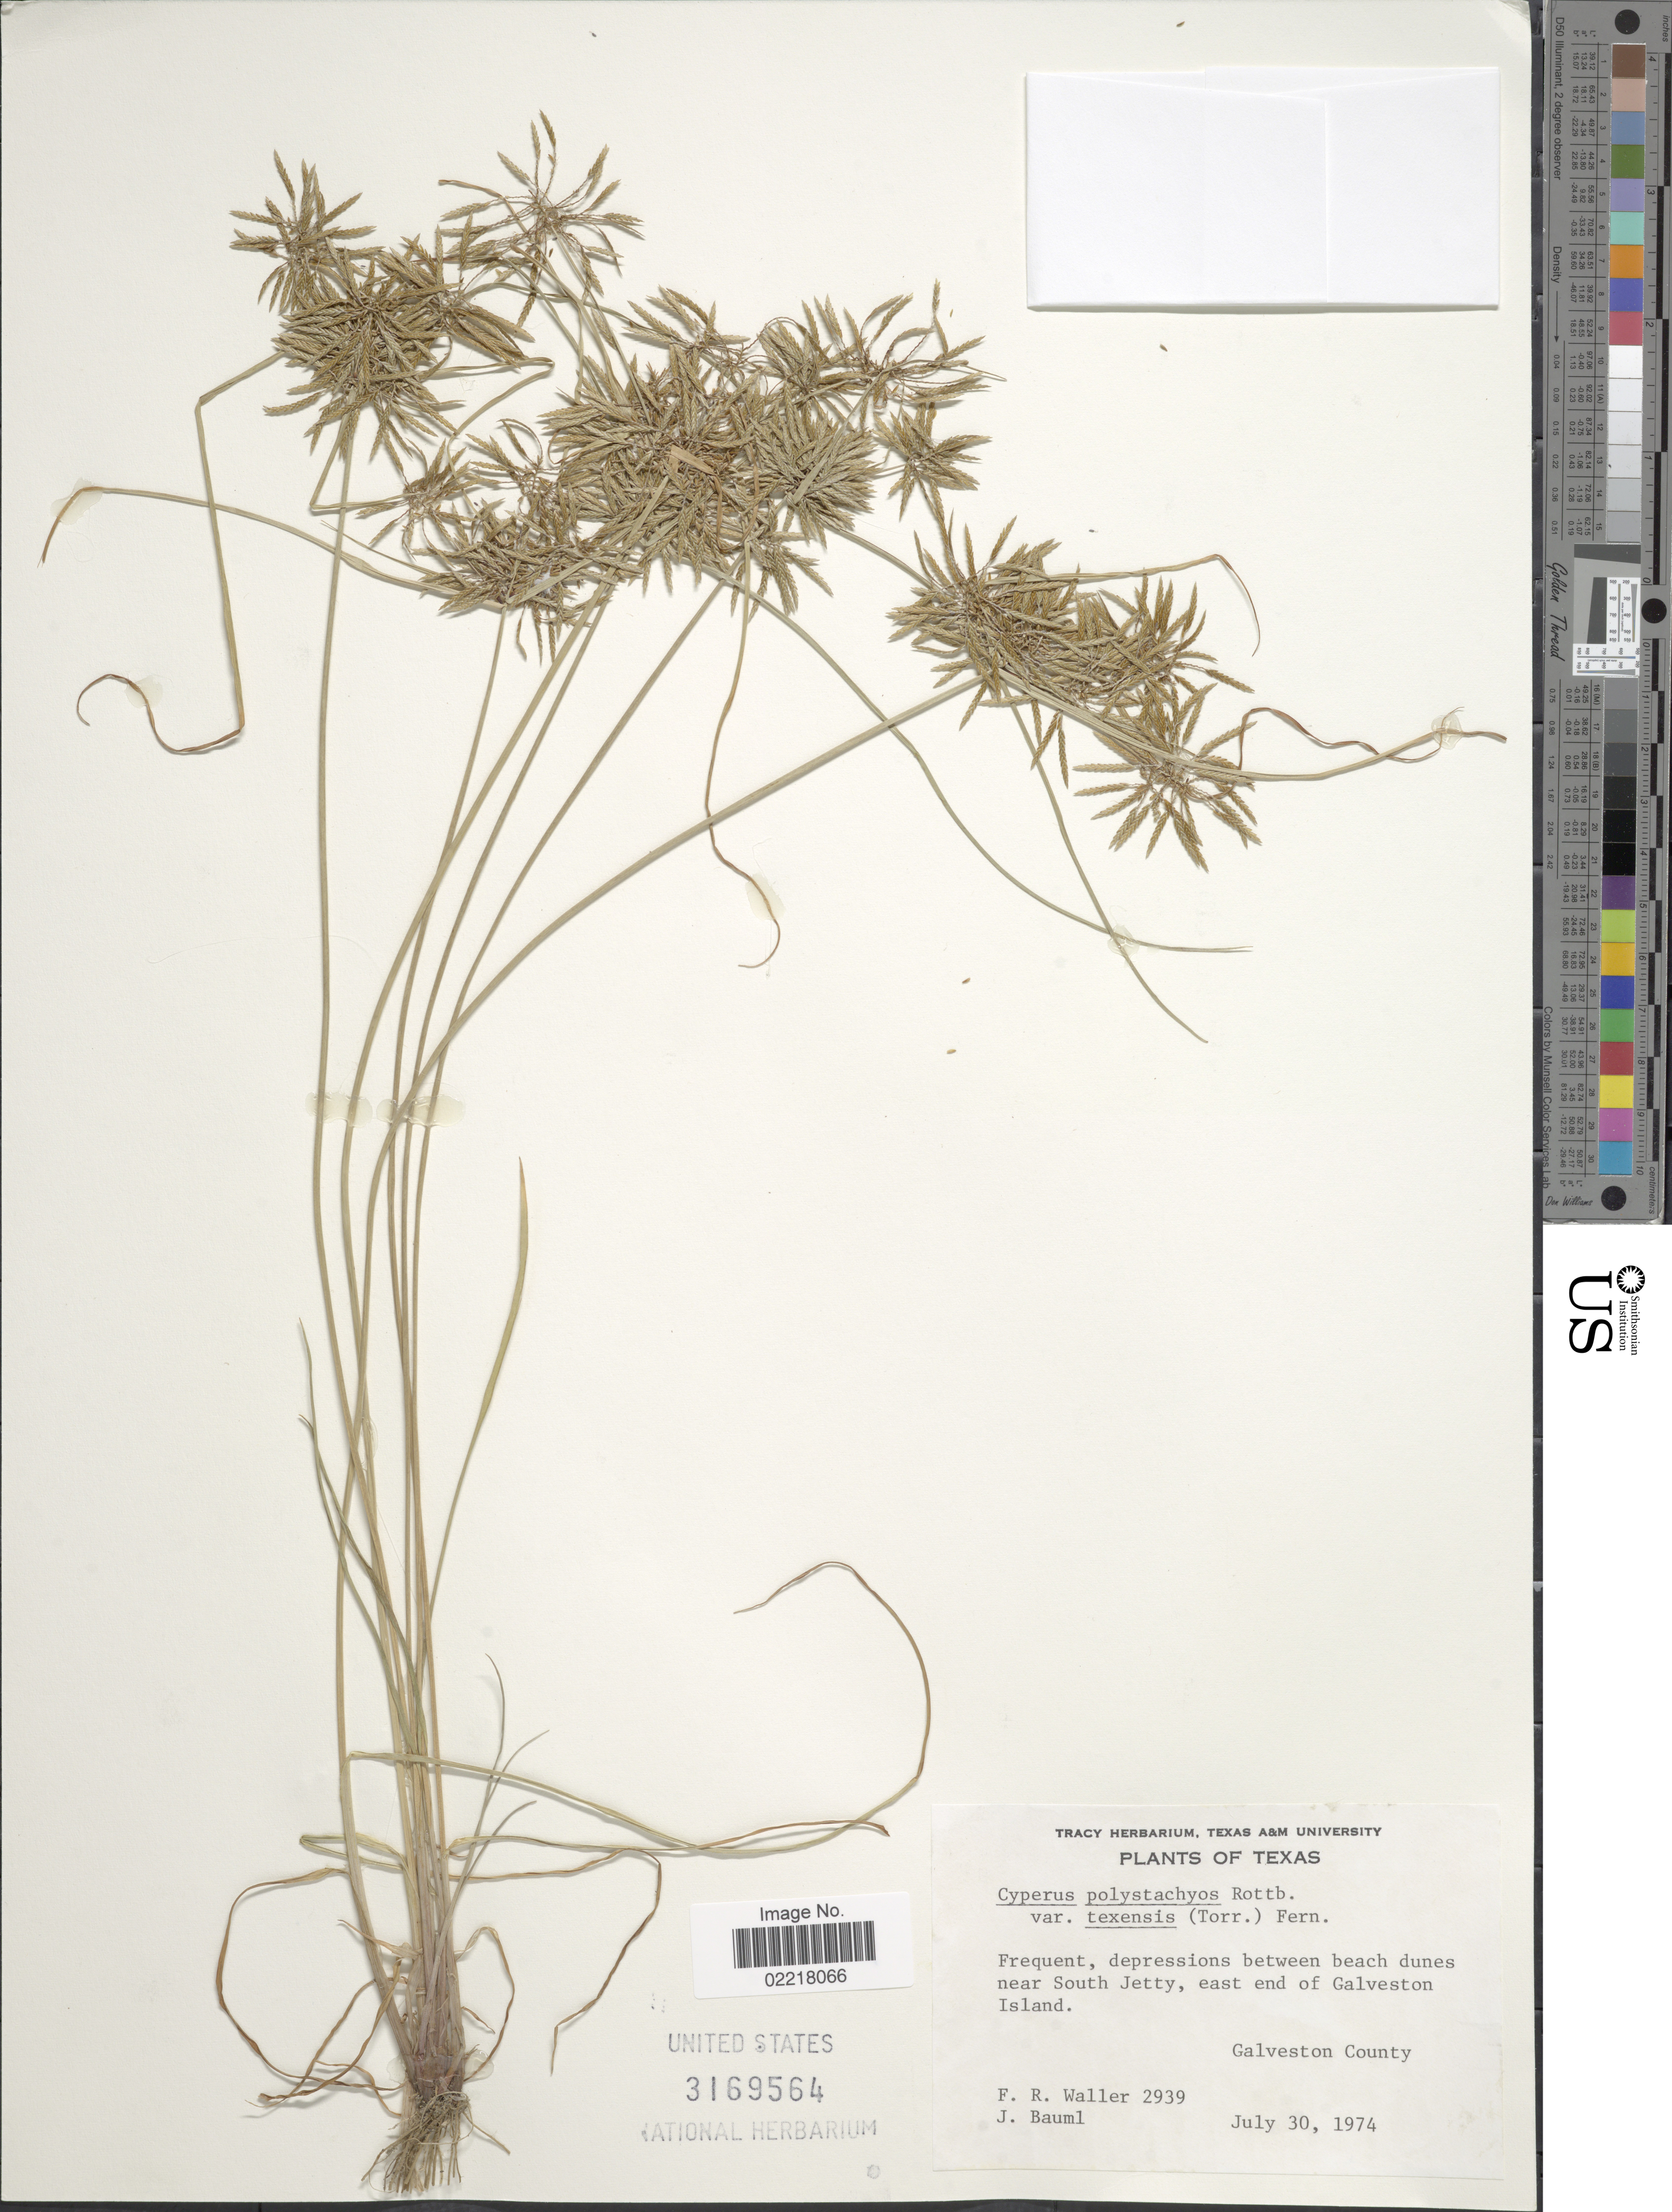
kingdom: Plantae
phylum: Tracheophyta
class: Liliopsida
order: Poales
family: Cyperaceae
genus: Cyperus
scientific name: Cyperus polystachyos var. texensis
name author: (Torr.) Fernald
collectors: F. R. Waller & J. Bauml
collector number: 2939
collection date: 1974-07-30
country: United States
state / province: Texas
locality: Frequent, depressions between beach dunes near South Jetty, east end of Galveston Island. Galveston County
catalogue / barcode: US 3169564